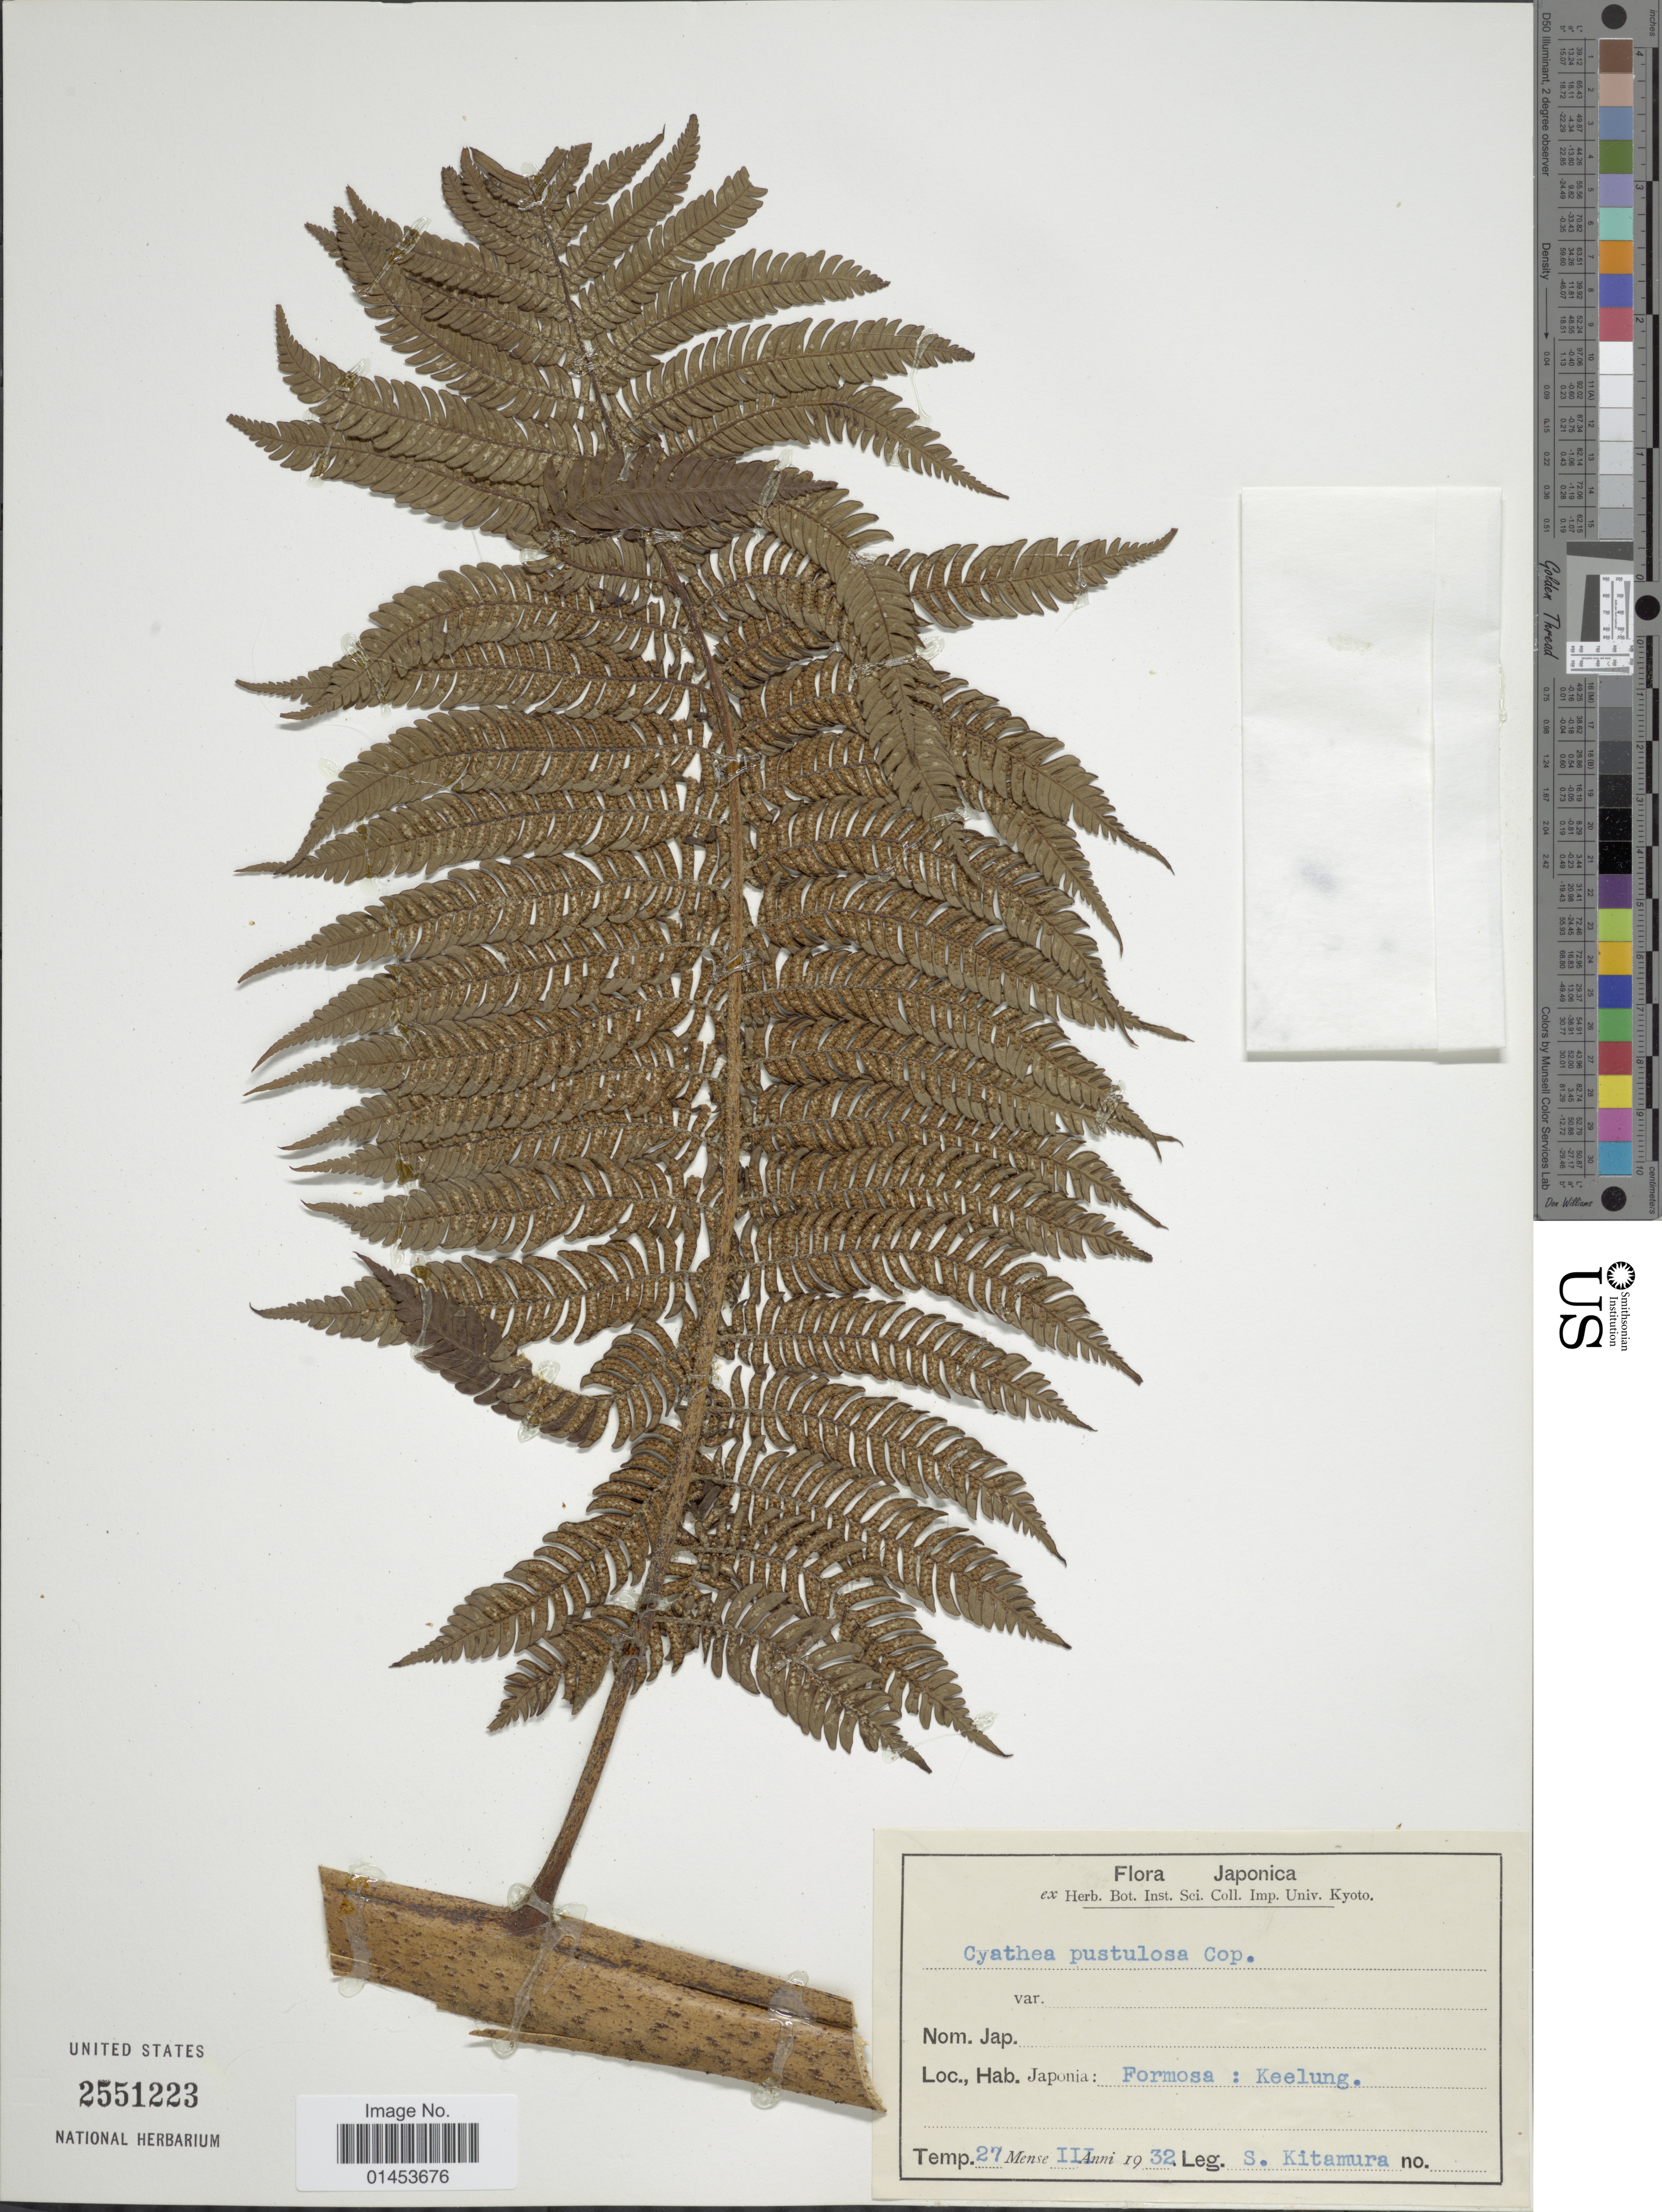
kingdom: Plantae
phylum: Tracheophyta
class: Polypodiopsida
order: Cyatheales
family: Cyatheaceae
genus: Cyathea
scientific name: Cyathea lepifera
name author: (J. Sm.) Copel.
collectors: S. Kitamura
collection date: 1932-03-27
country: Taiwan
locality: Formosa: Keelung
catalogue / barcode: US 2551223